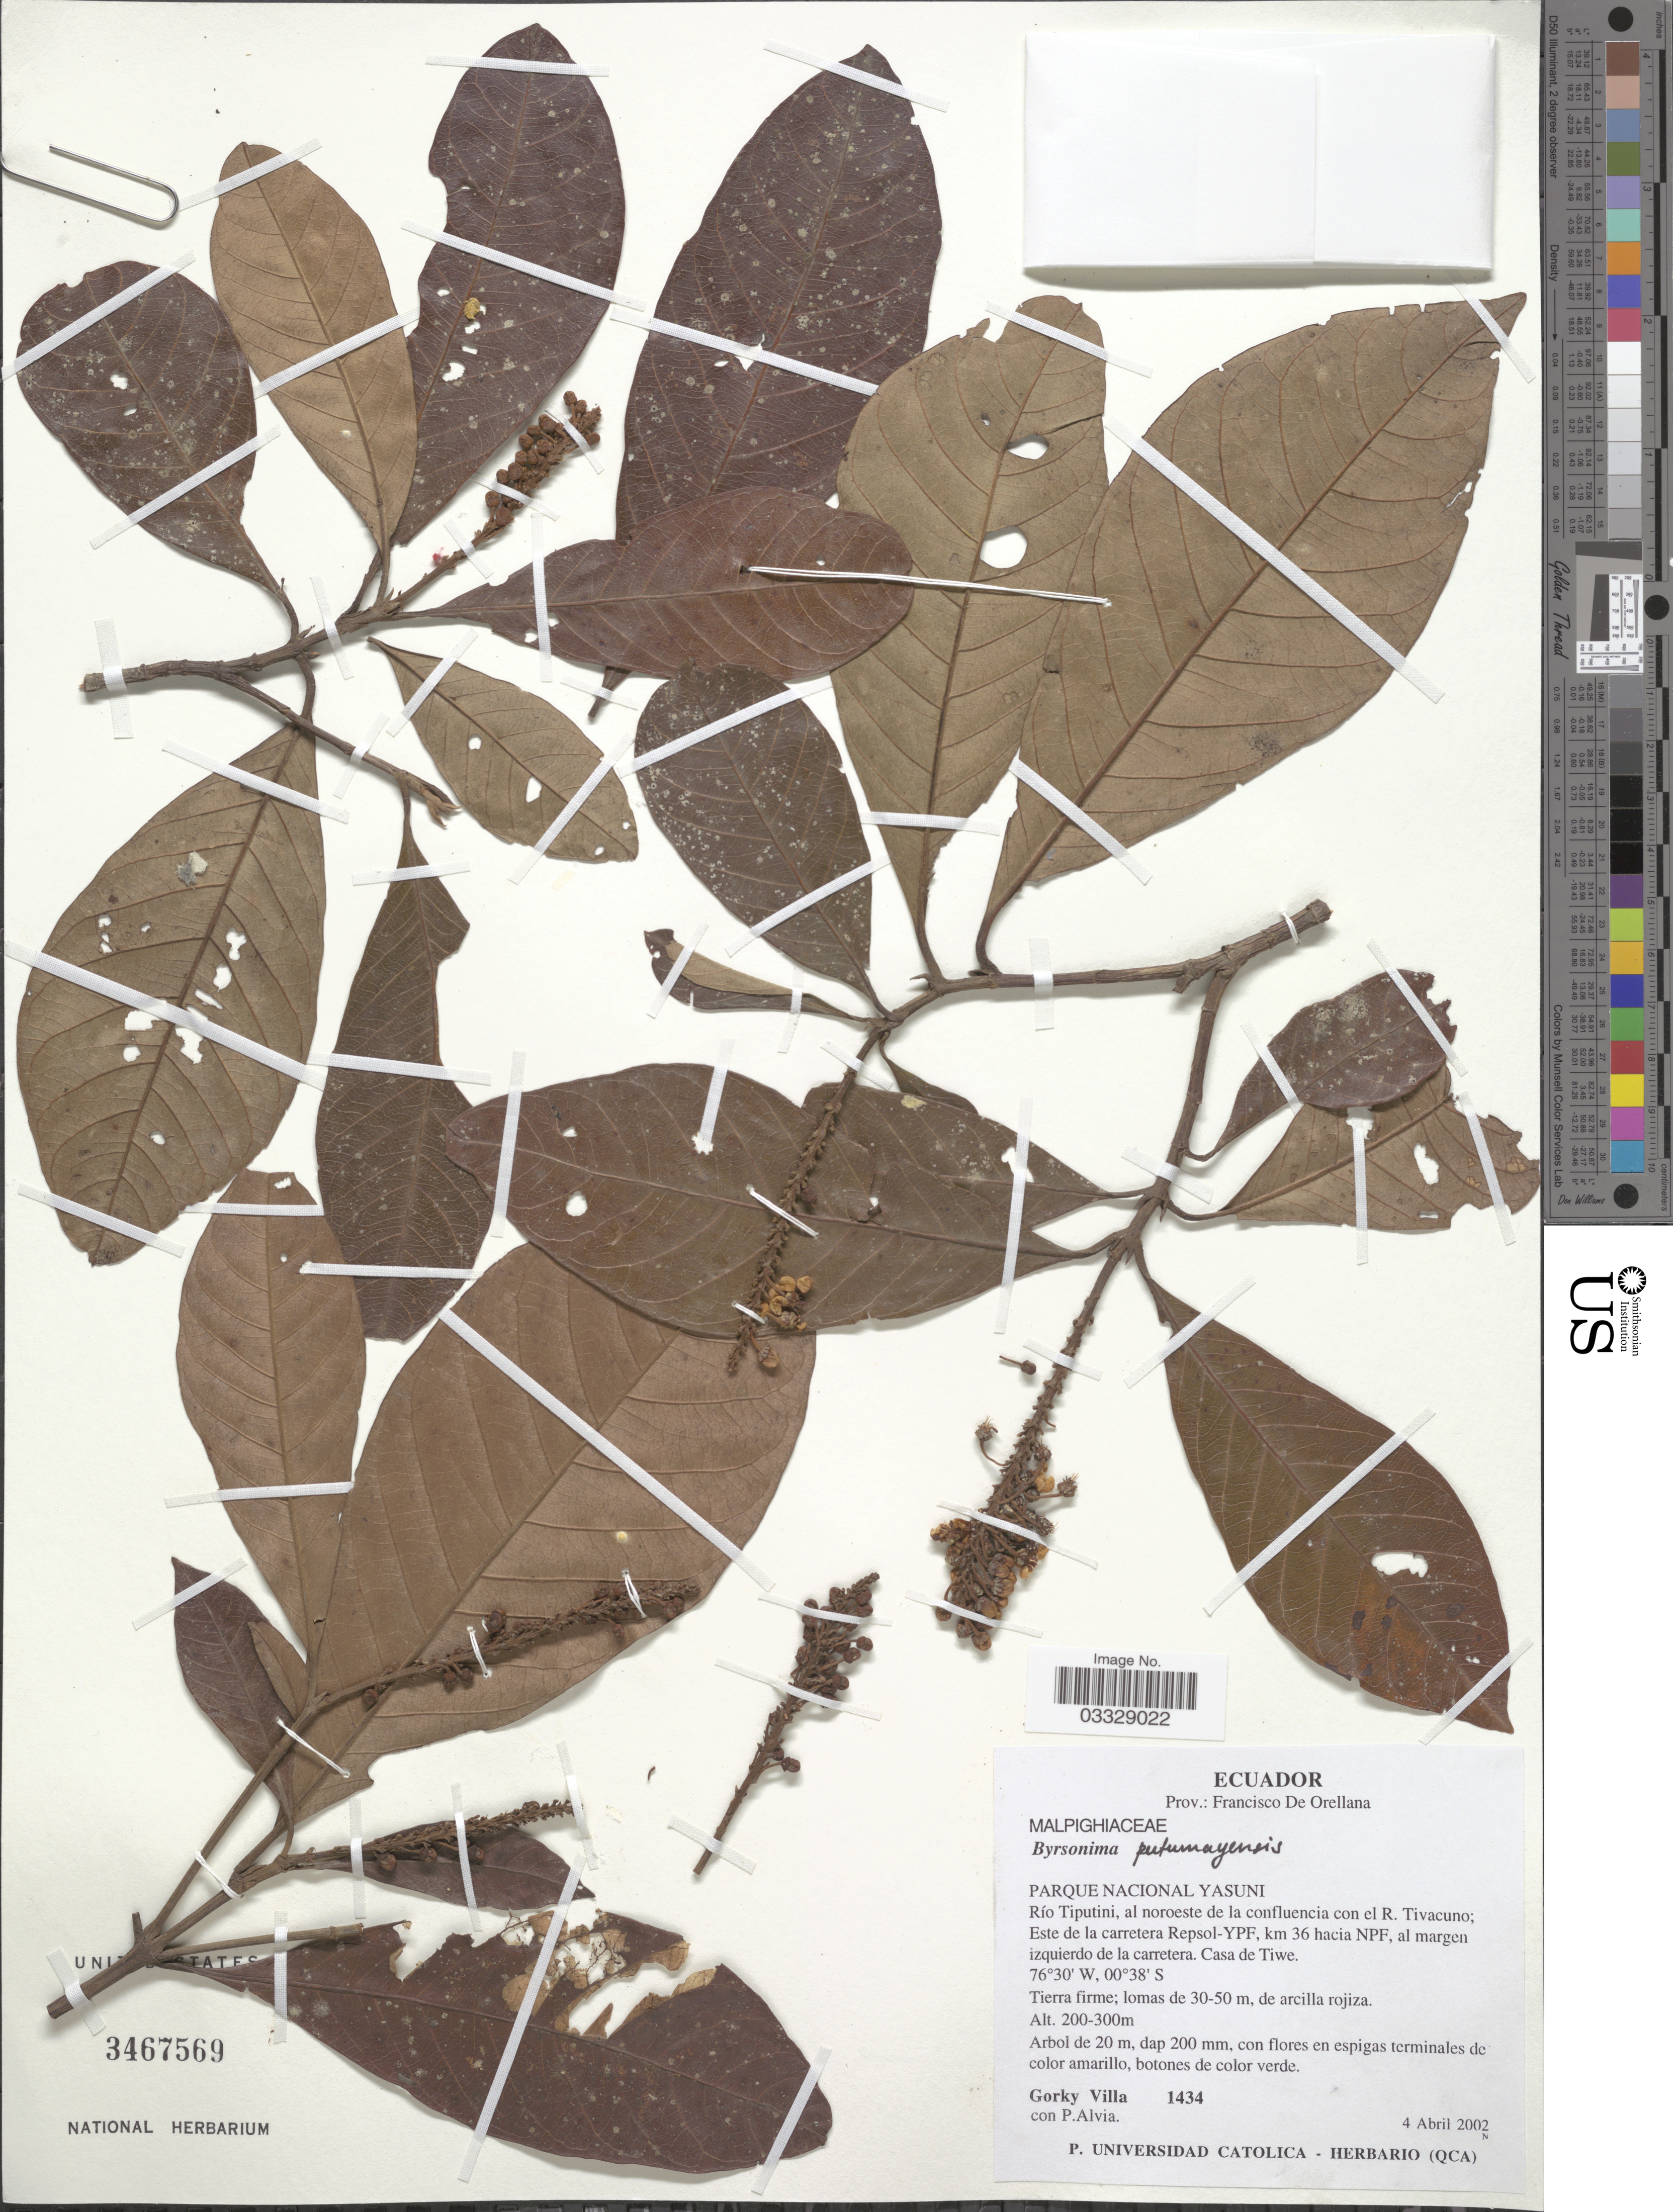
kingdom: Plantae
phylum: Tracheophyta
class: Magnoliopsida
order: Malpighiales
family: Malpighiaceae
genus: Byrsonima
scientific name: Byrsonima putumayensis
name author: Cuatrec.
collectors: G. Villa & P. Alvia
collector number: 1434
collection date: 2002-04-04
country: Ecuador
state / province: Orellana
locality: Prov.: Francisco De Orellana. Parque Nacional Yasuni. Río Tiputini, al noroeste de la confluencia con el R. Tivacuno; Este de la carretera Repsol-YPF, km 36 hacia NPF, al margen izquierdo de la carretera. Casa de Tiwe.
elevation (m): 200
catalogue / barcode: US 3467569